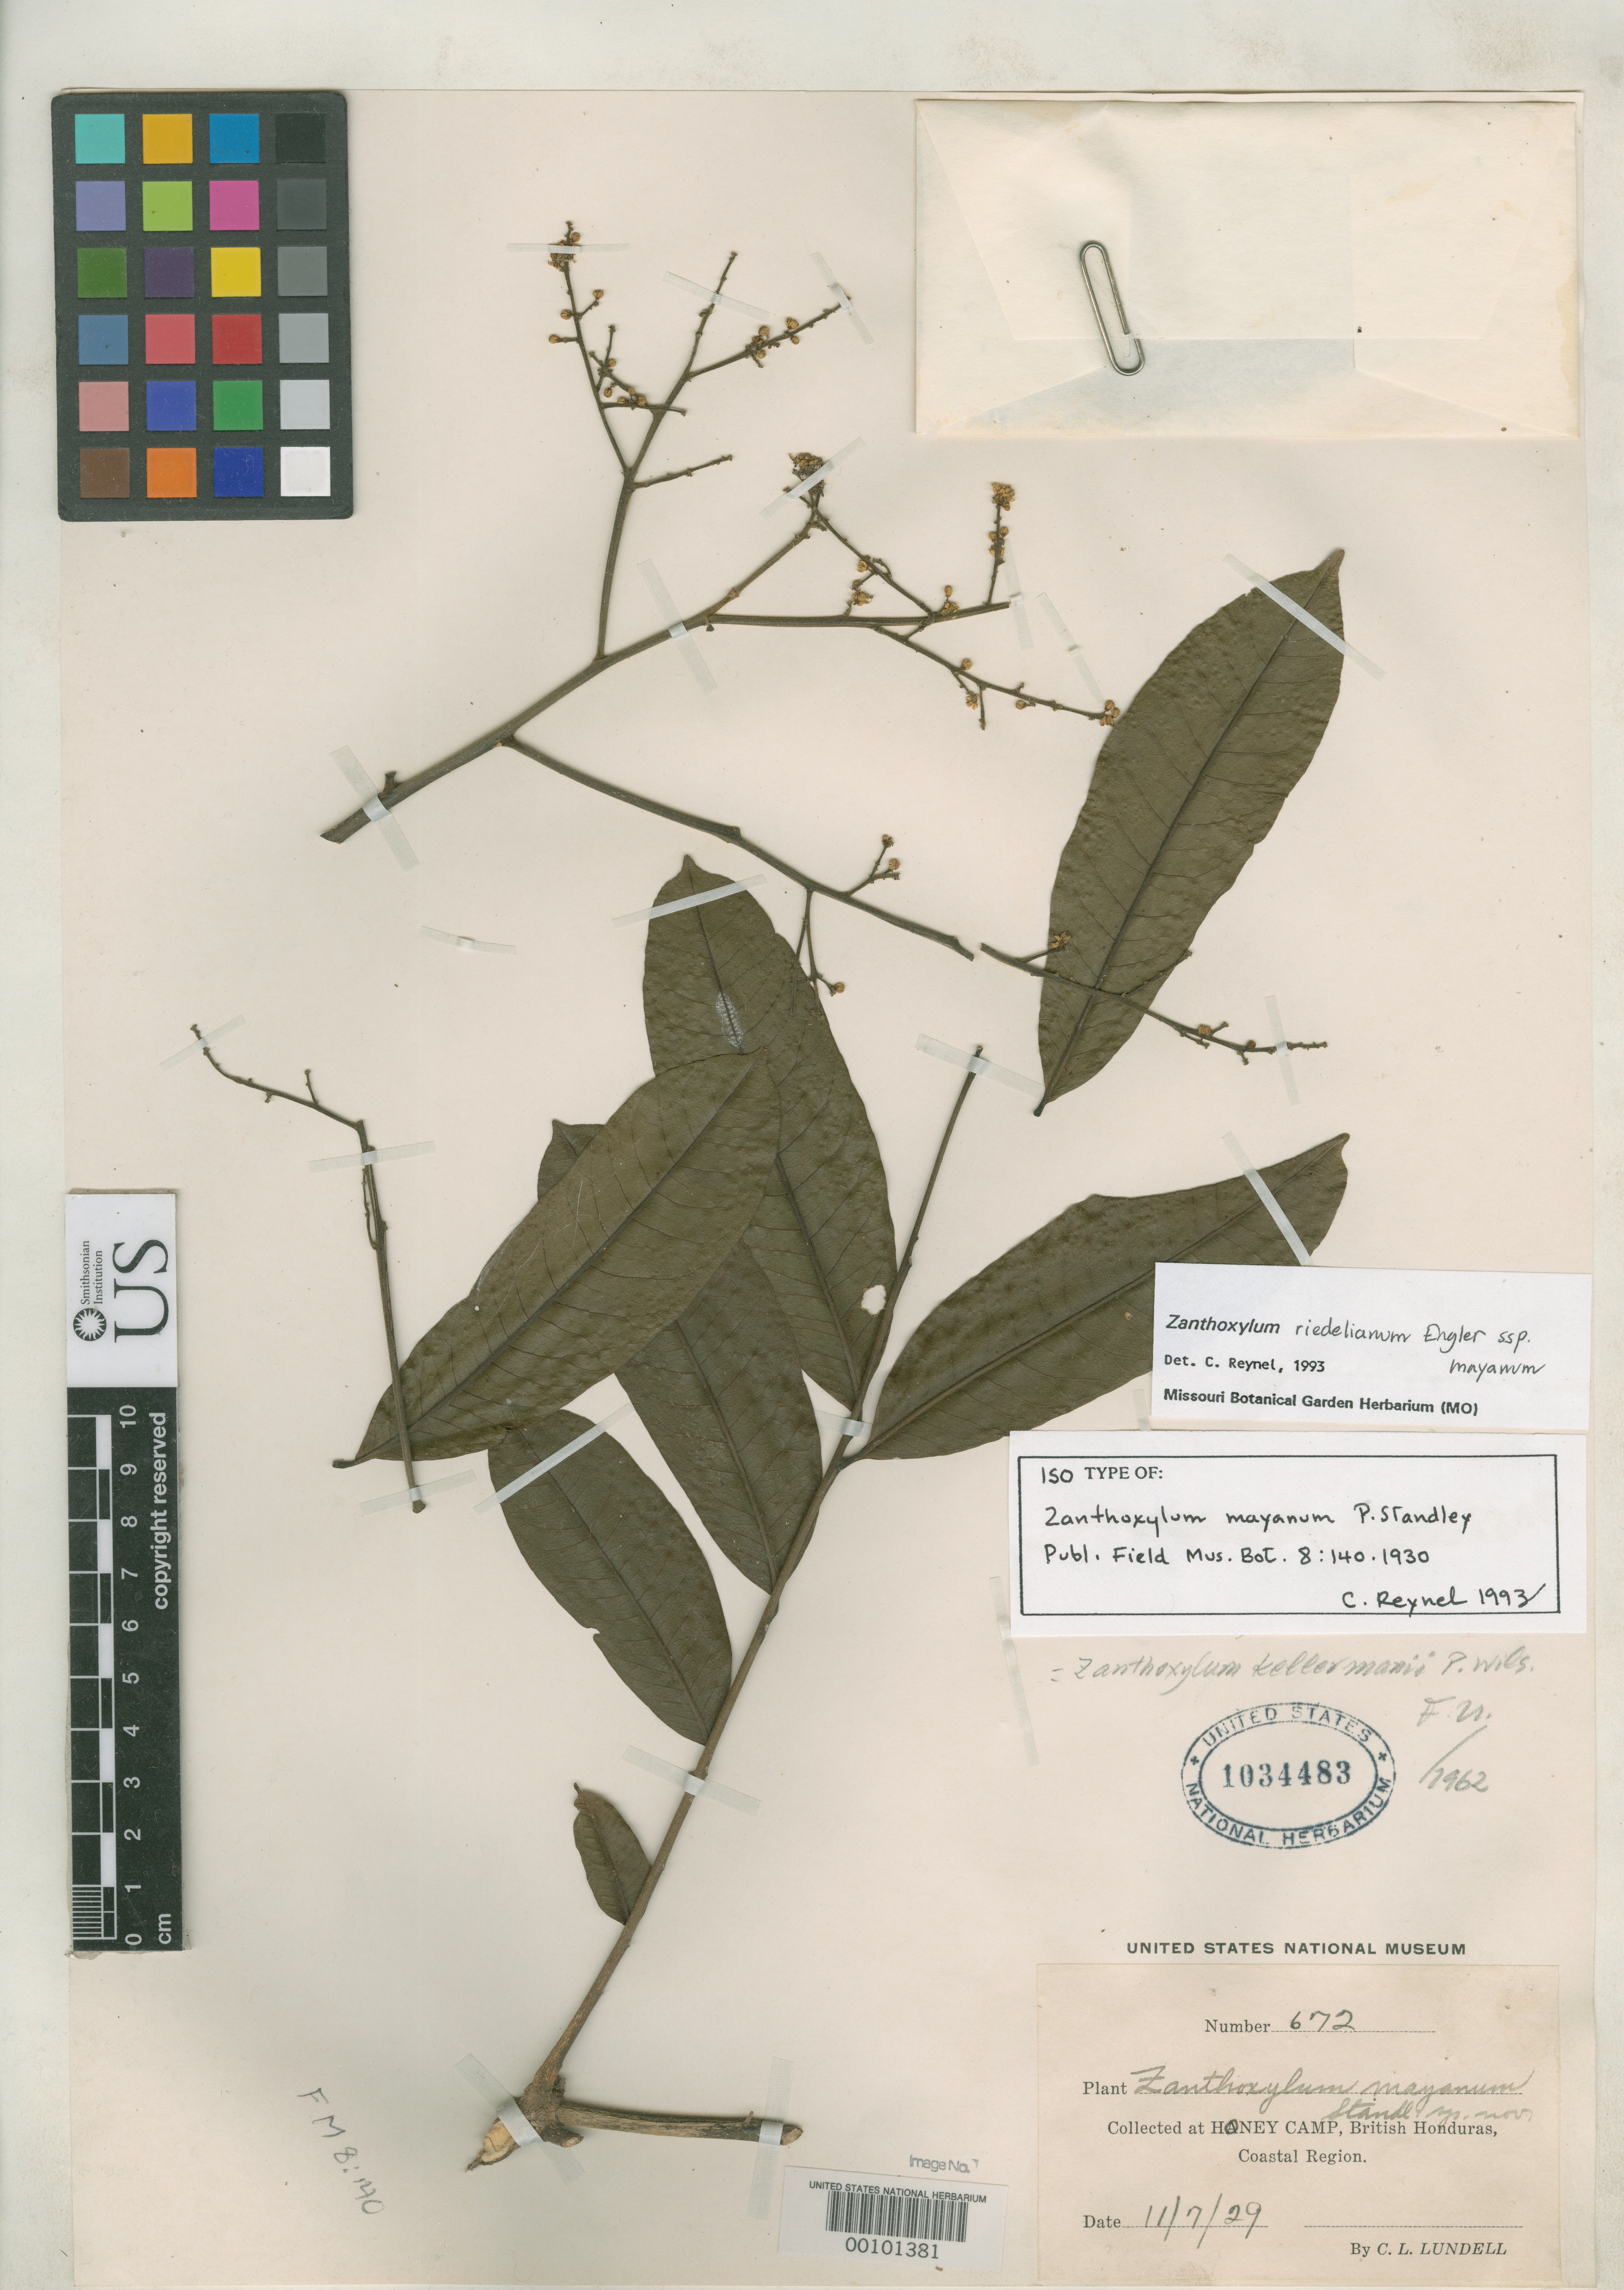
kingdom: Plantae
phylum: Tracheophyta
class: Magnoliopsida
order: Sapindales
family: Rutaceae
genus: Zanthoxylum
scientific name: Zanthoxylum mayanum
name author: Standl.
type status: Isotype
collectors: C. L. Lundell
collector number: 672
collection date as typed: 07 Nov 1929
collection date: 1929-11-07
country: Belize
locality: Coastal region, Honey Camp.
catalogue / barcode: US 1034483